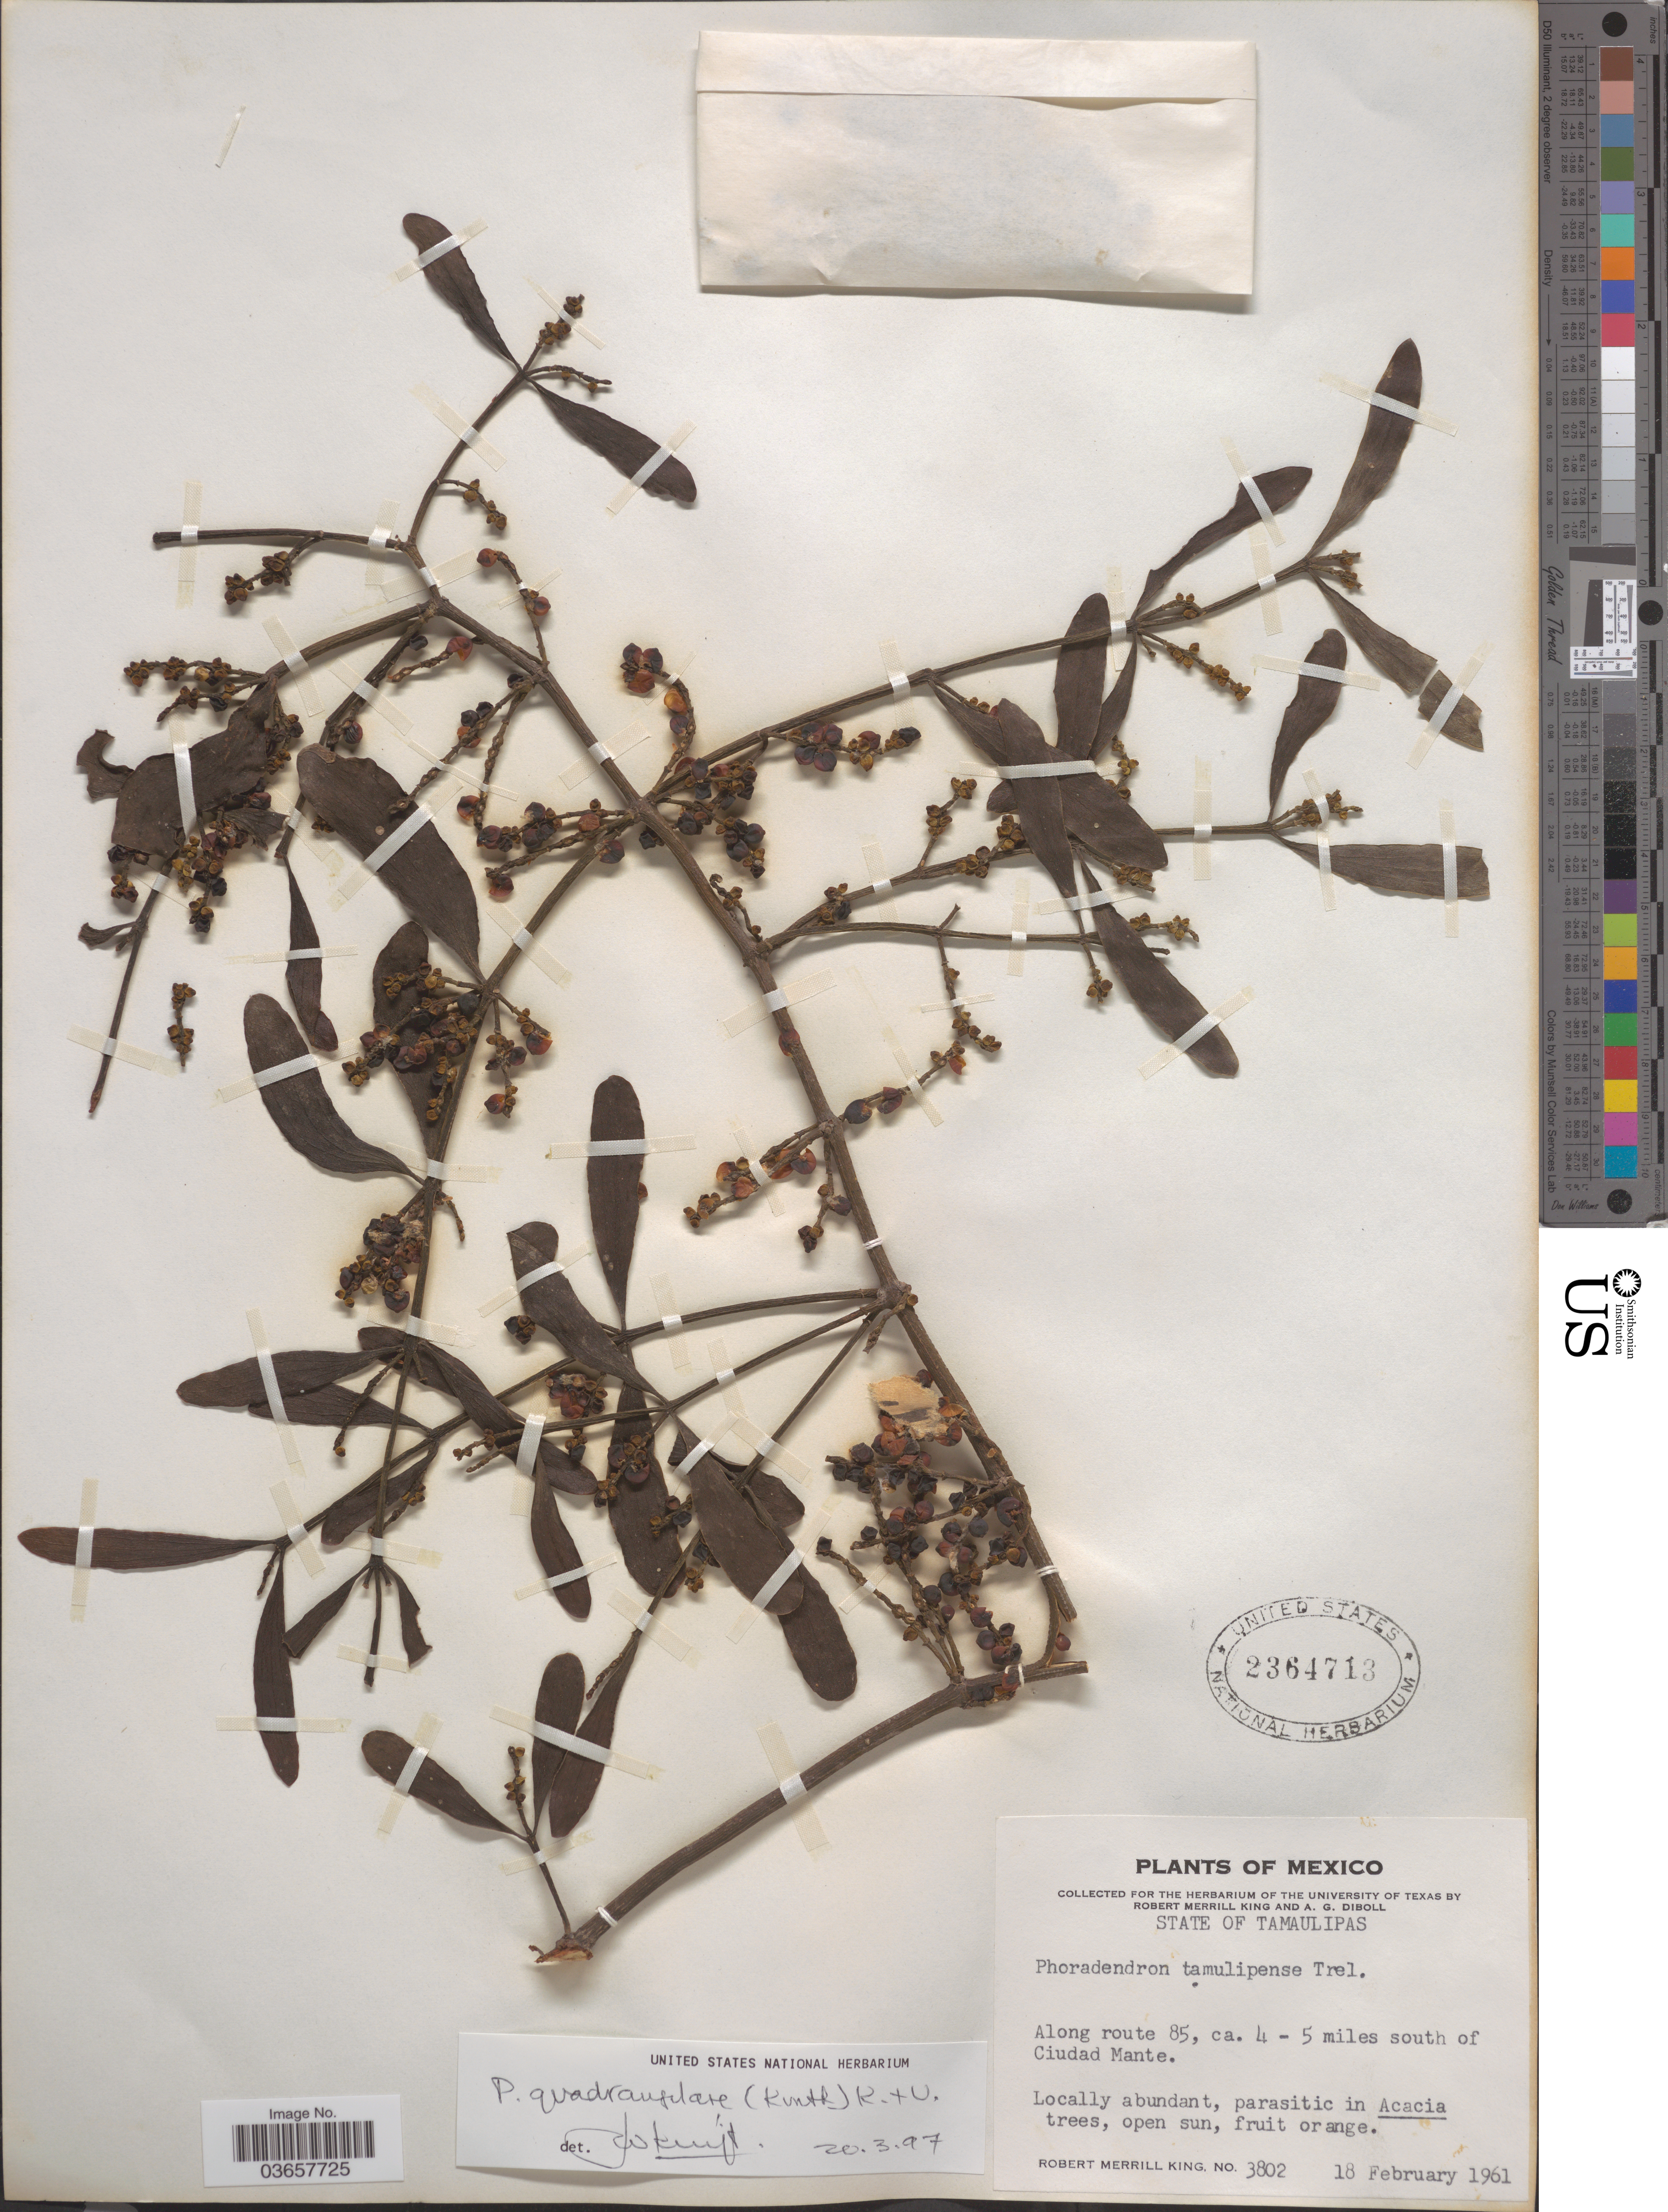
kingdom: Plantae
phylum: Tracheophyta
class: Magnoliopsida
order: Santalales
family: Viscaceae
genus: Phoradendron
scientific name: Phoradendron quadrangulare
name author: (Kunth) Griseb.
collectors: R. M. King & A. Diboll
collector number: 3802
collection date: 1961-02-18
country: Mexico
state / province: Tamaulipas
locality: Along route, ca. 4-5 miles south of Ciudad Mante.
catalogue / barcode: US 2364713